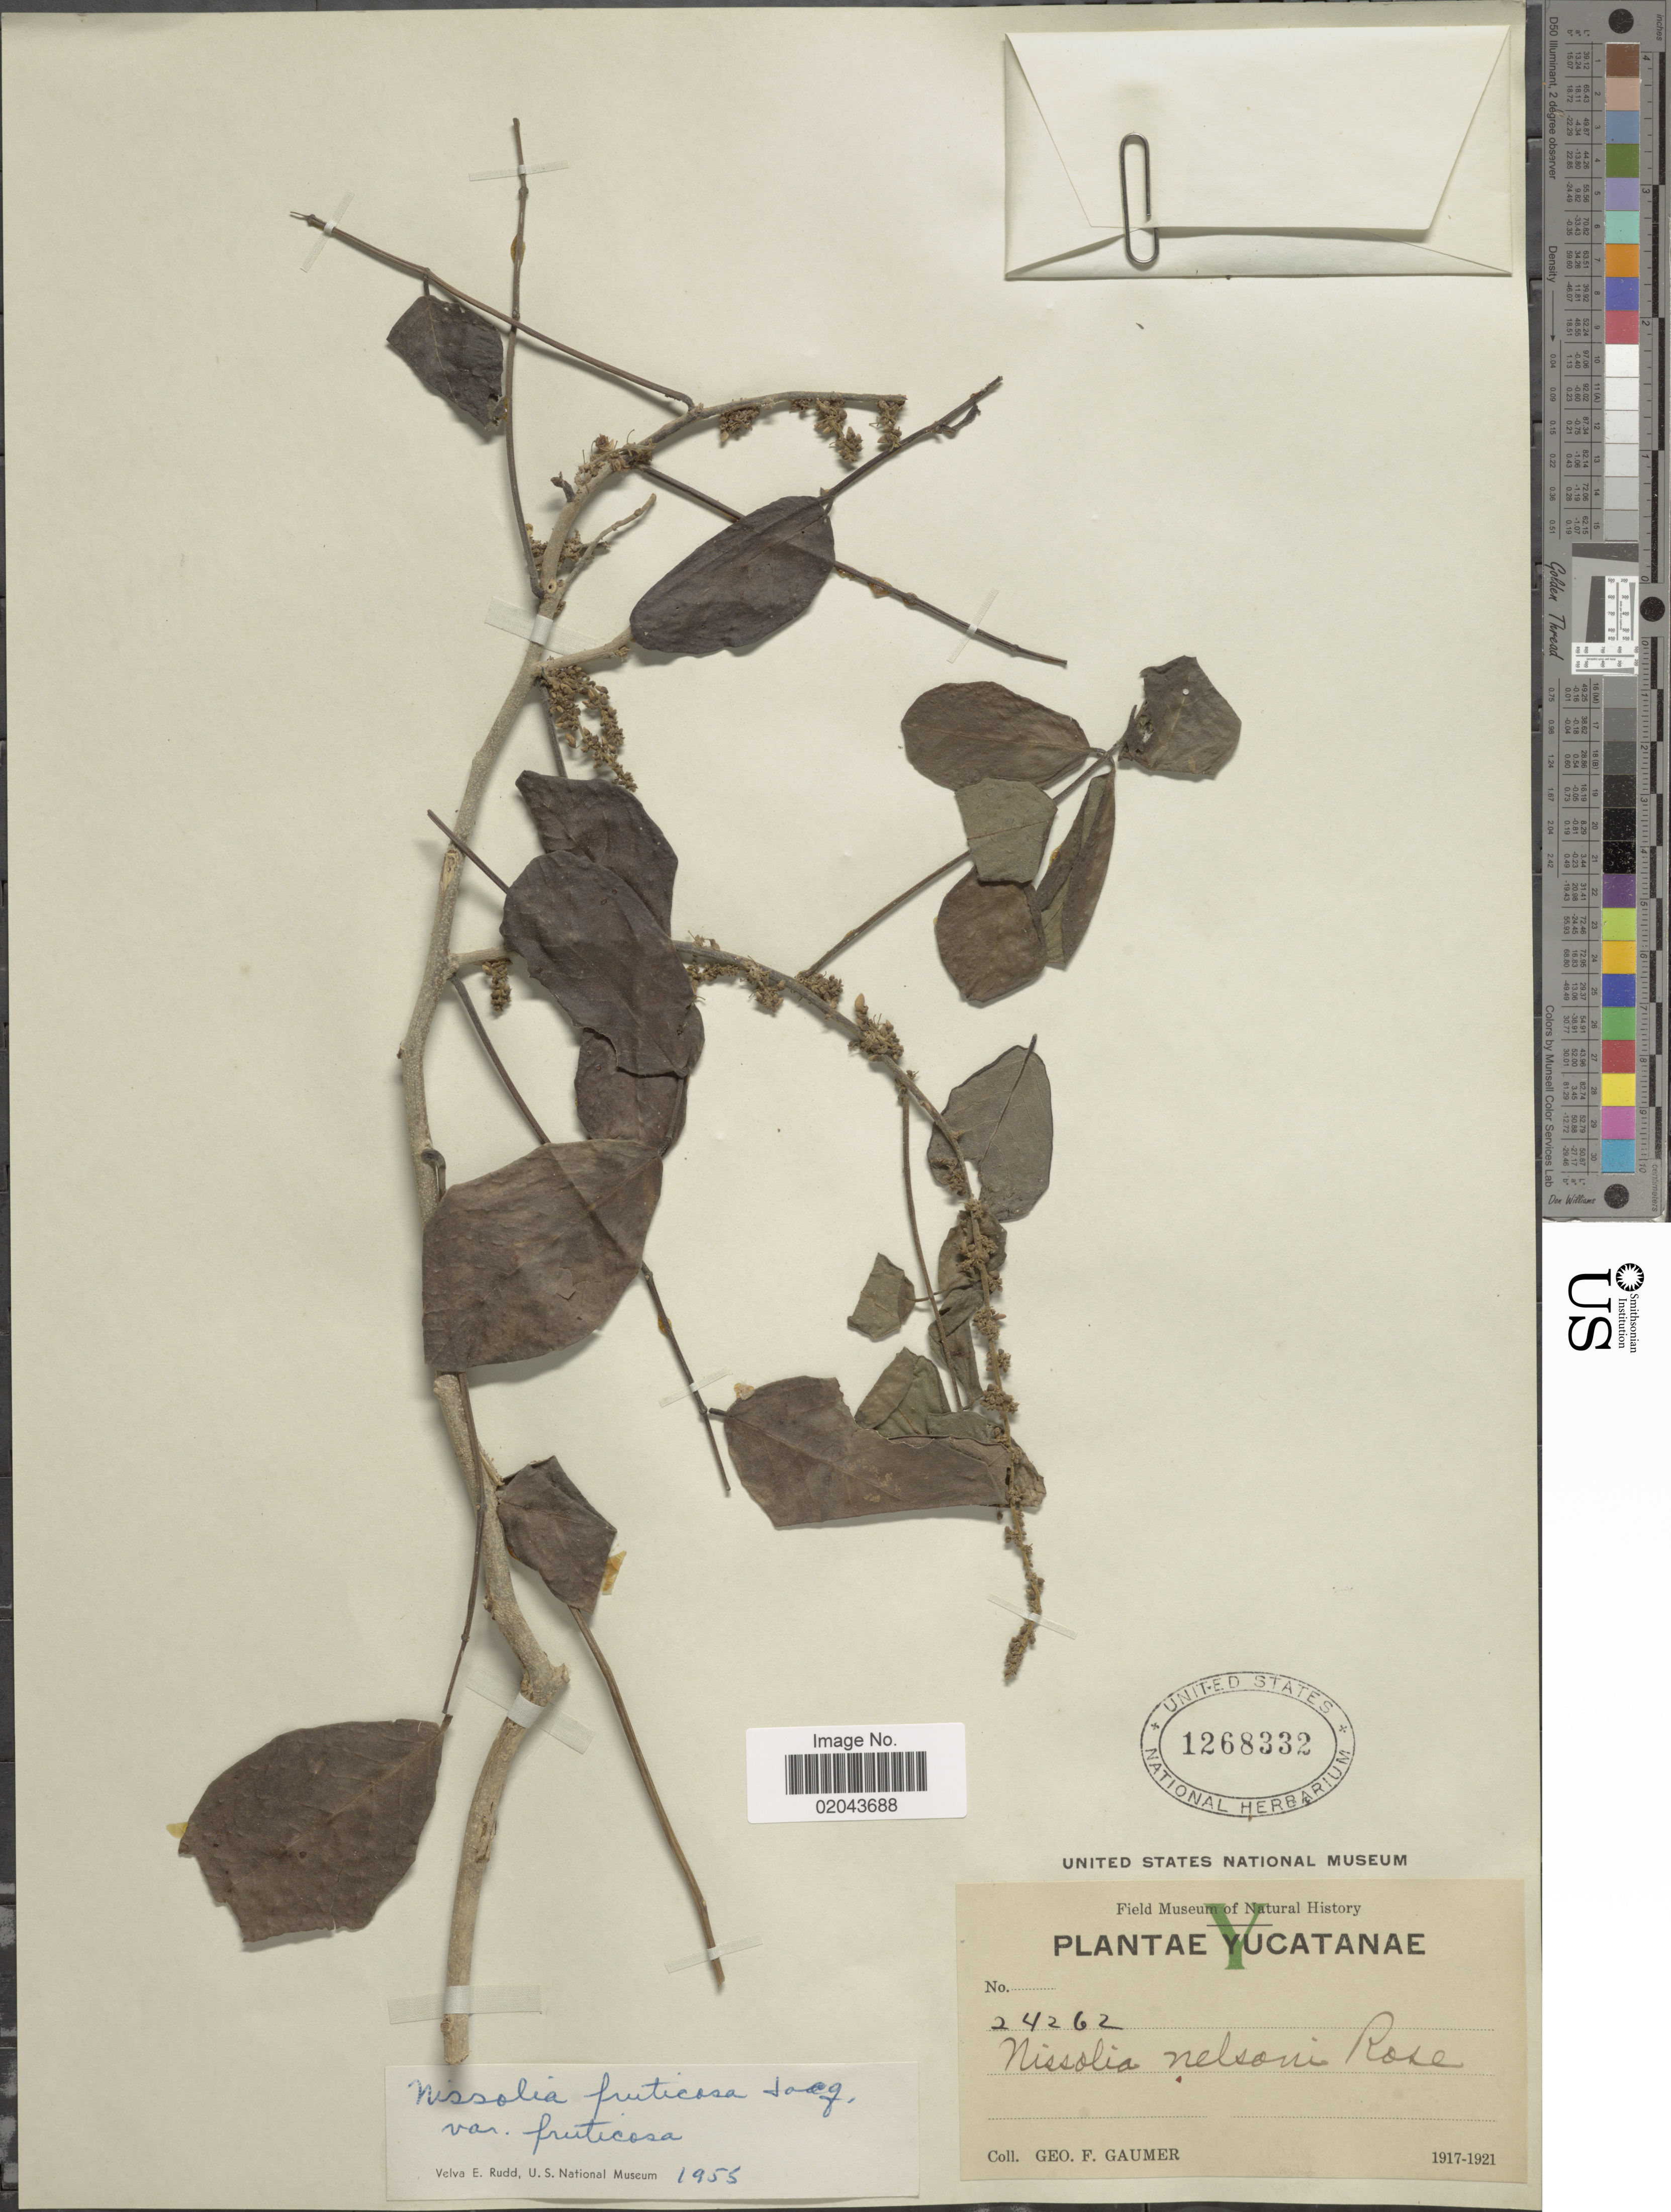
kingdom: Plantae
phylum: Tracheophyta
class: Magnoliopsida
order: Fabales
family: Fabaceae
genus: Nissolia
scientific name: Nissolia fruticosa var. fruticosa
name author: Jacq.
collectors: G. F. Gaumer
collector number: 24262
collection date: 1917/1921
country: Mexico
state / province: Yucatán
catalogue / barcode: US 1268332